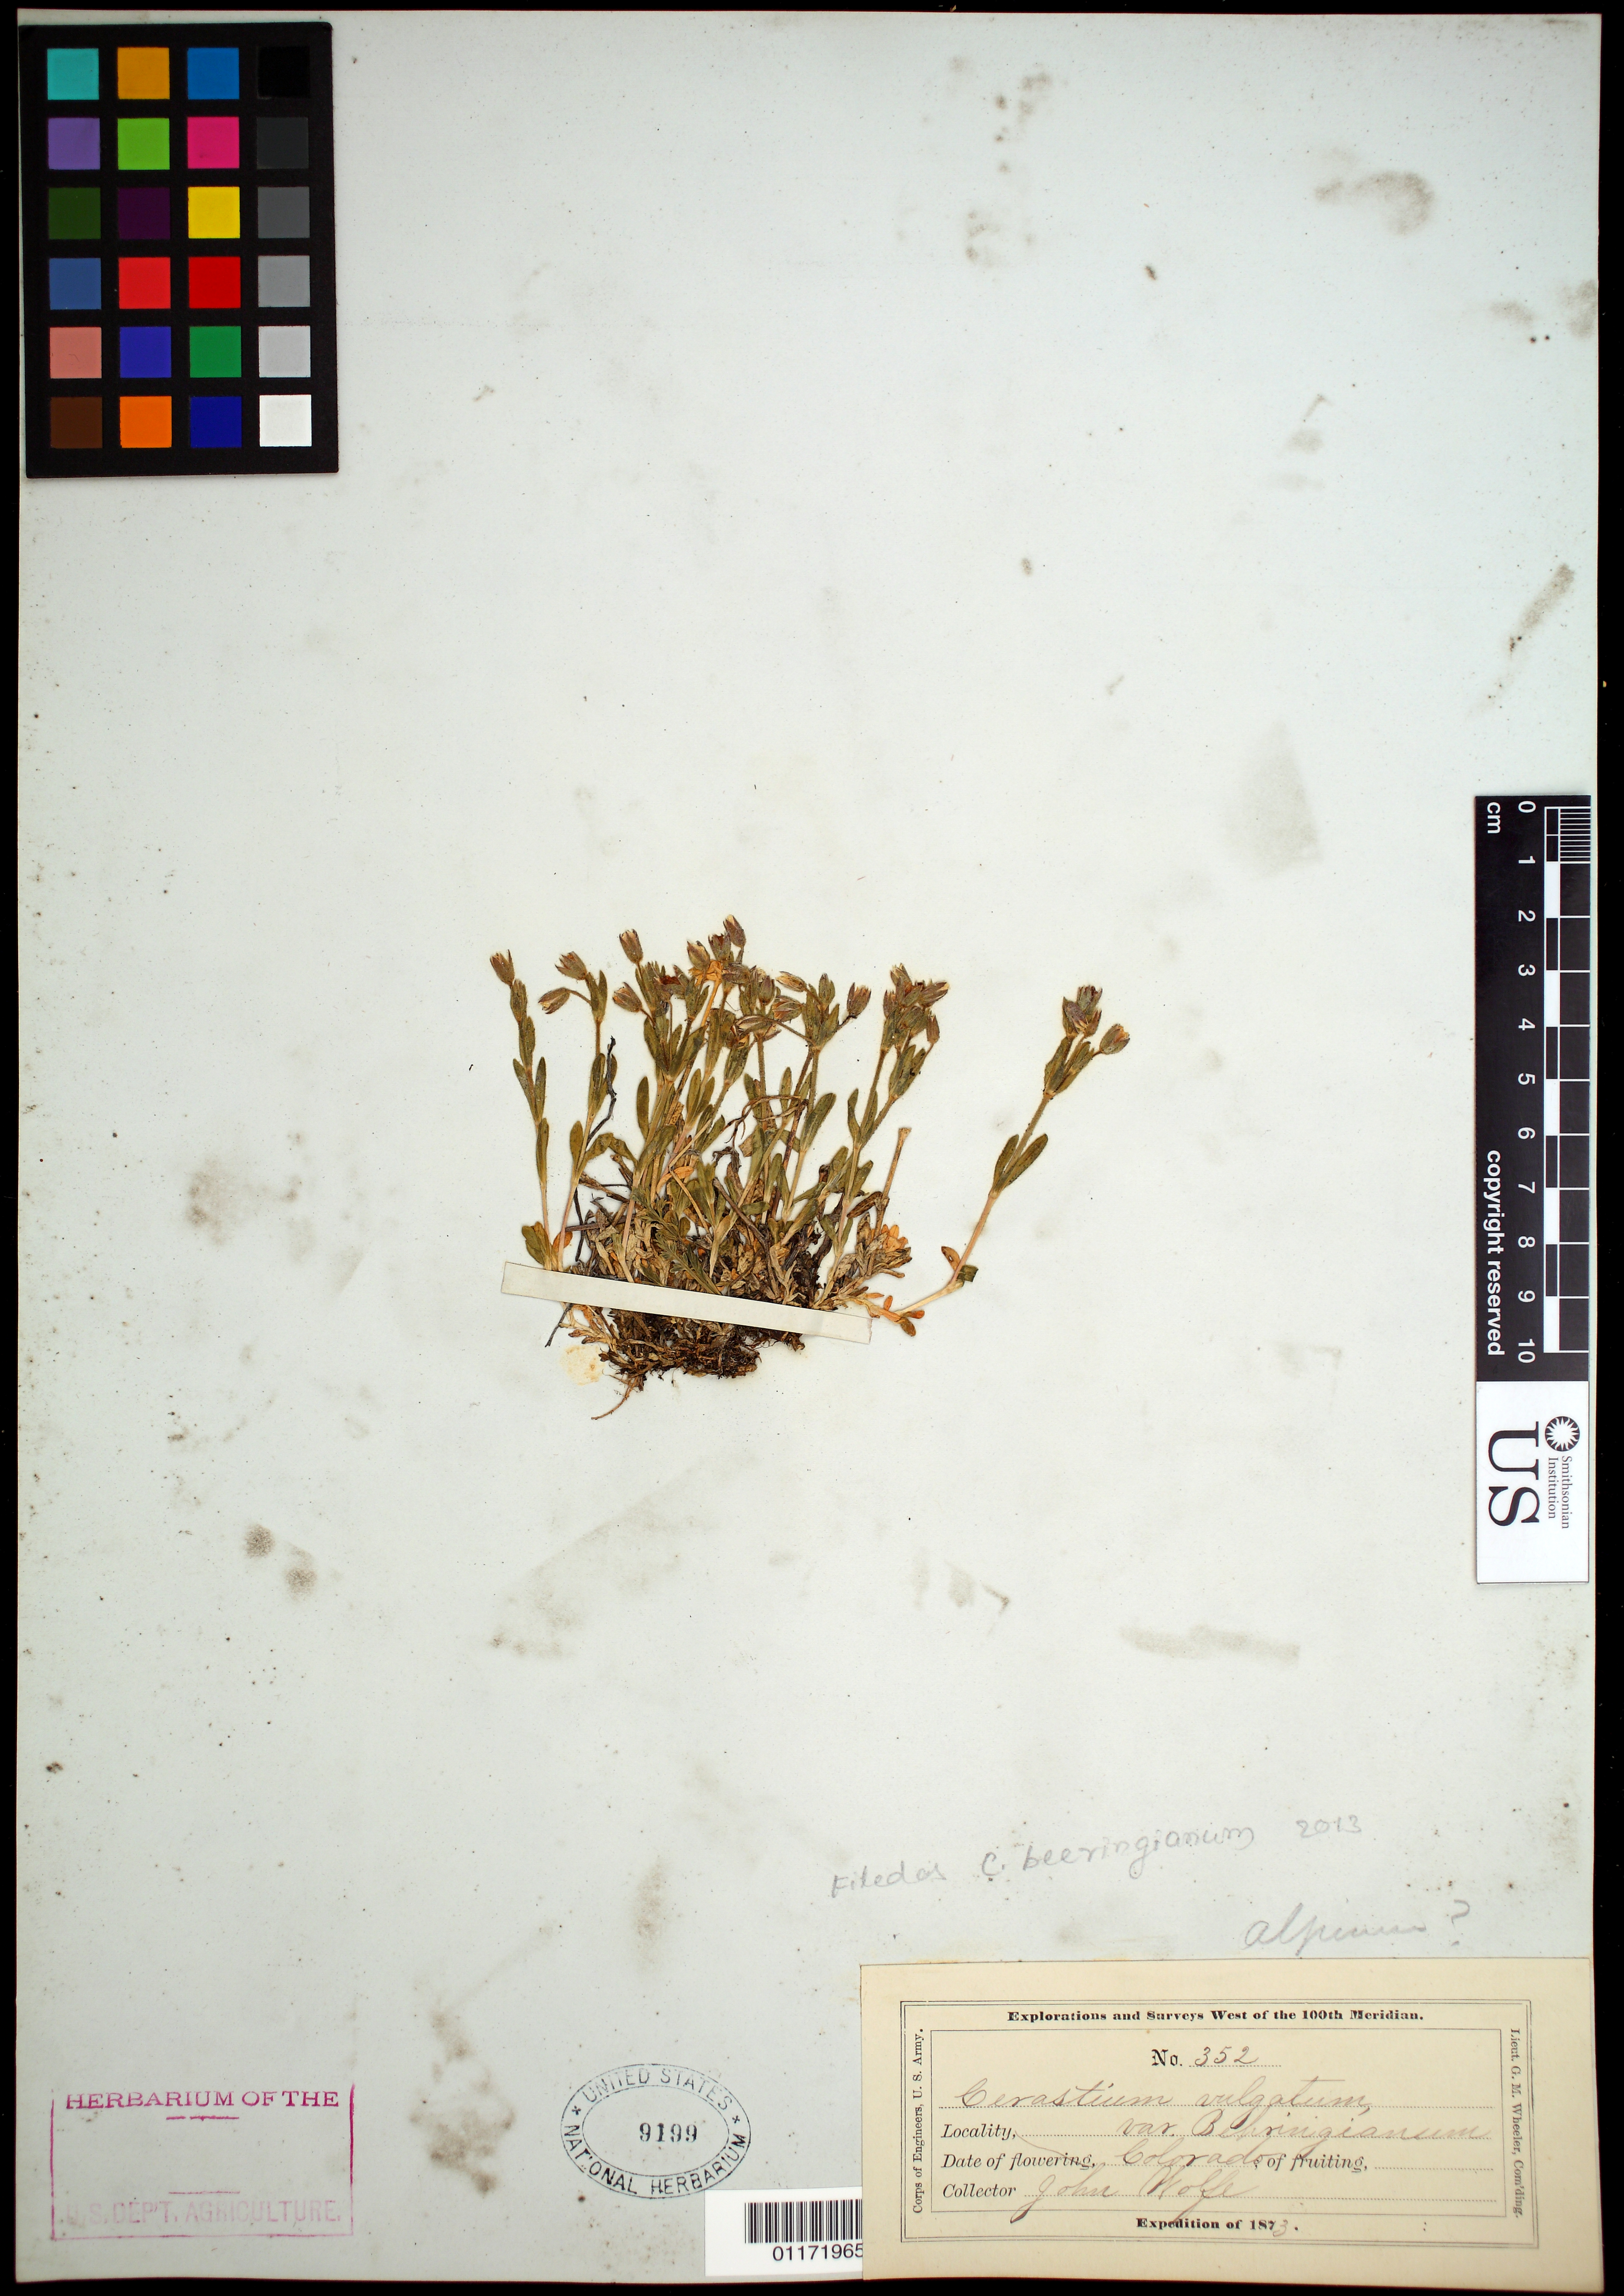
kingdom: Plantae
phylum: Tracheophyta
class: Magnoliopsida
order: Caryophyllales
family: Caryophyllaceae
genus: Cerastium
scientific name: Cerastium beeringianum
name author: Cham. & Schltdl.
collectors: J. Wolf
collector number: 352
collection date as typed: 1873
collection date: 1873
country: United States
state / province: Colorado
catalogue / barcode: US 9199